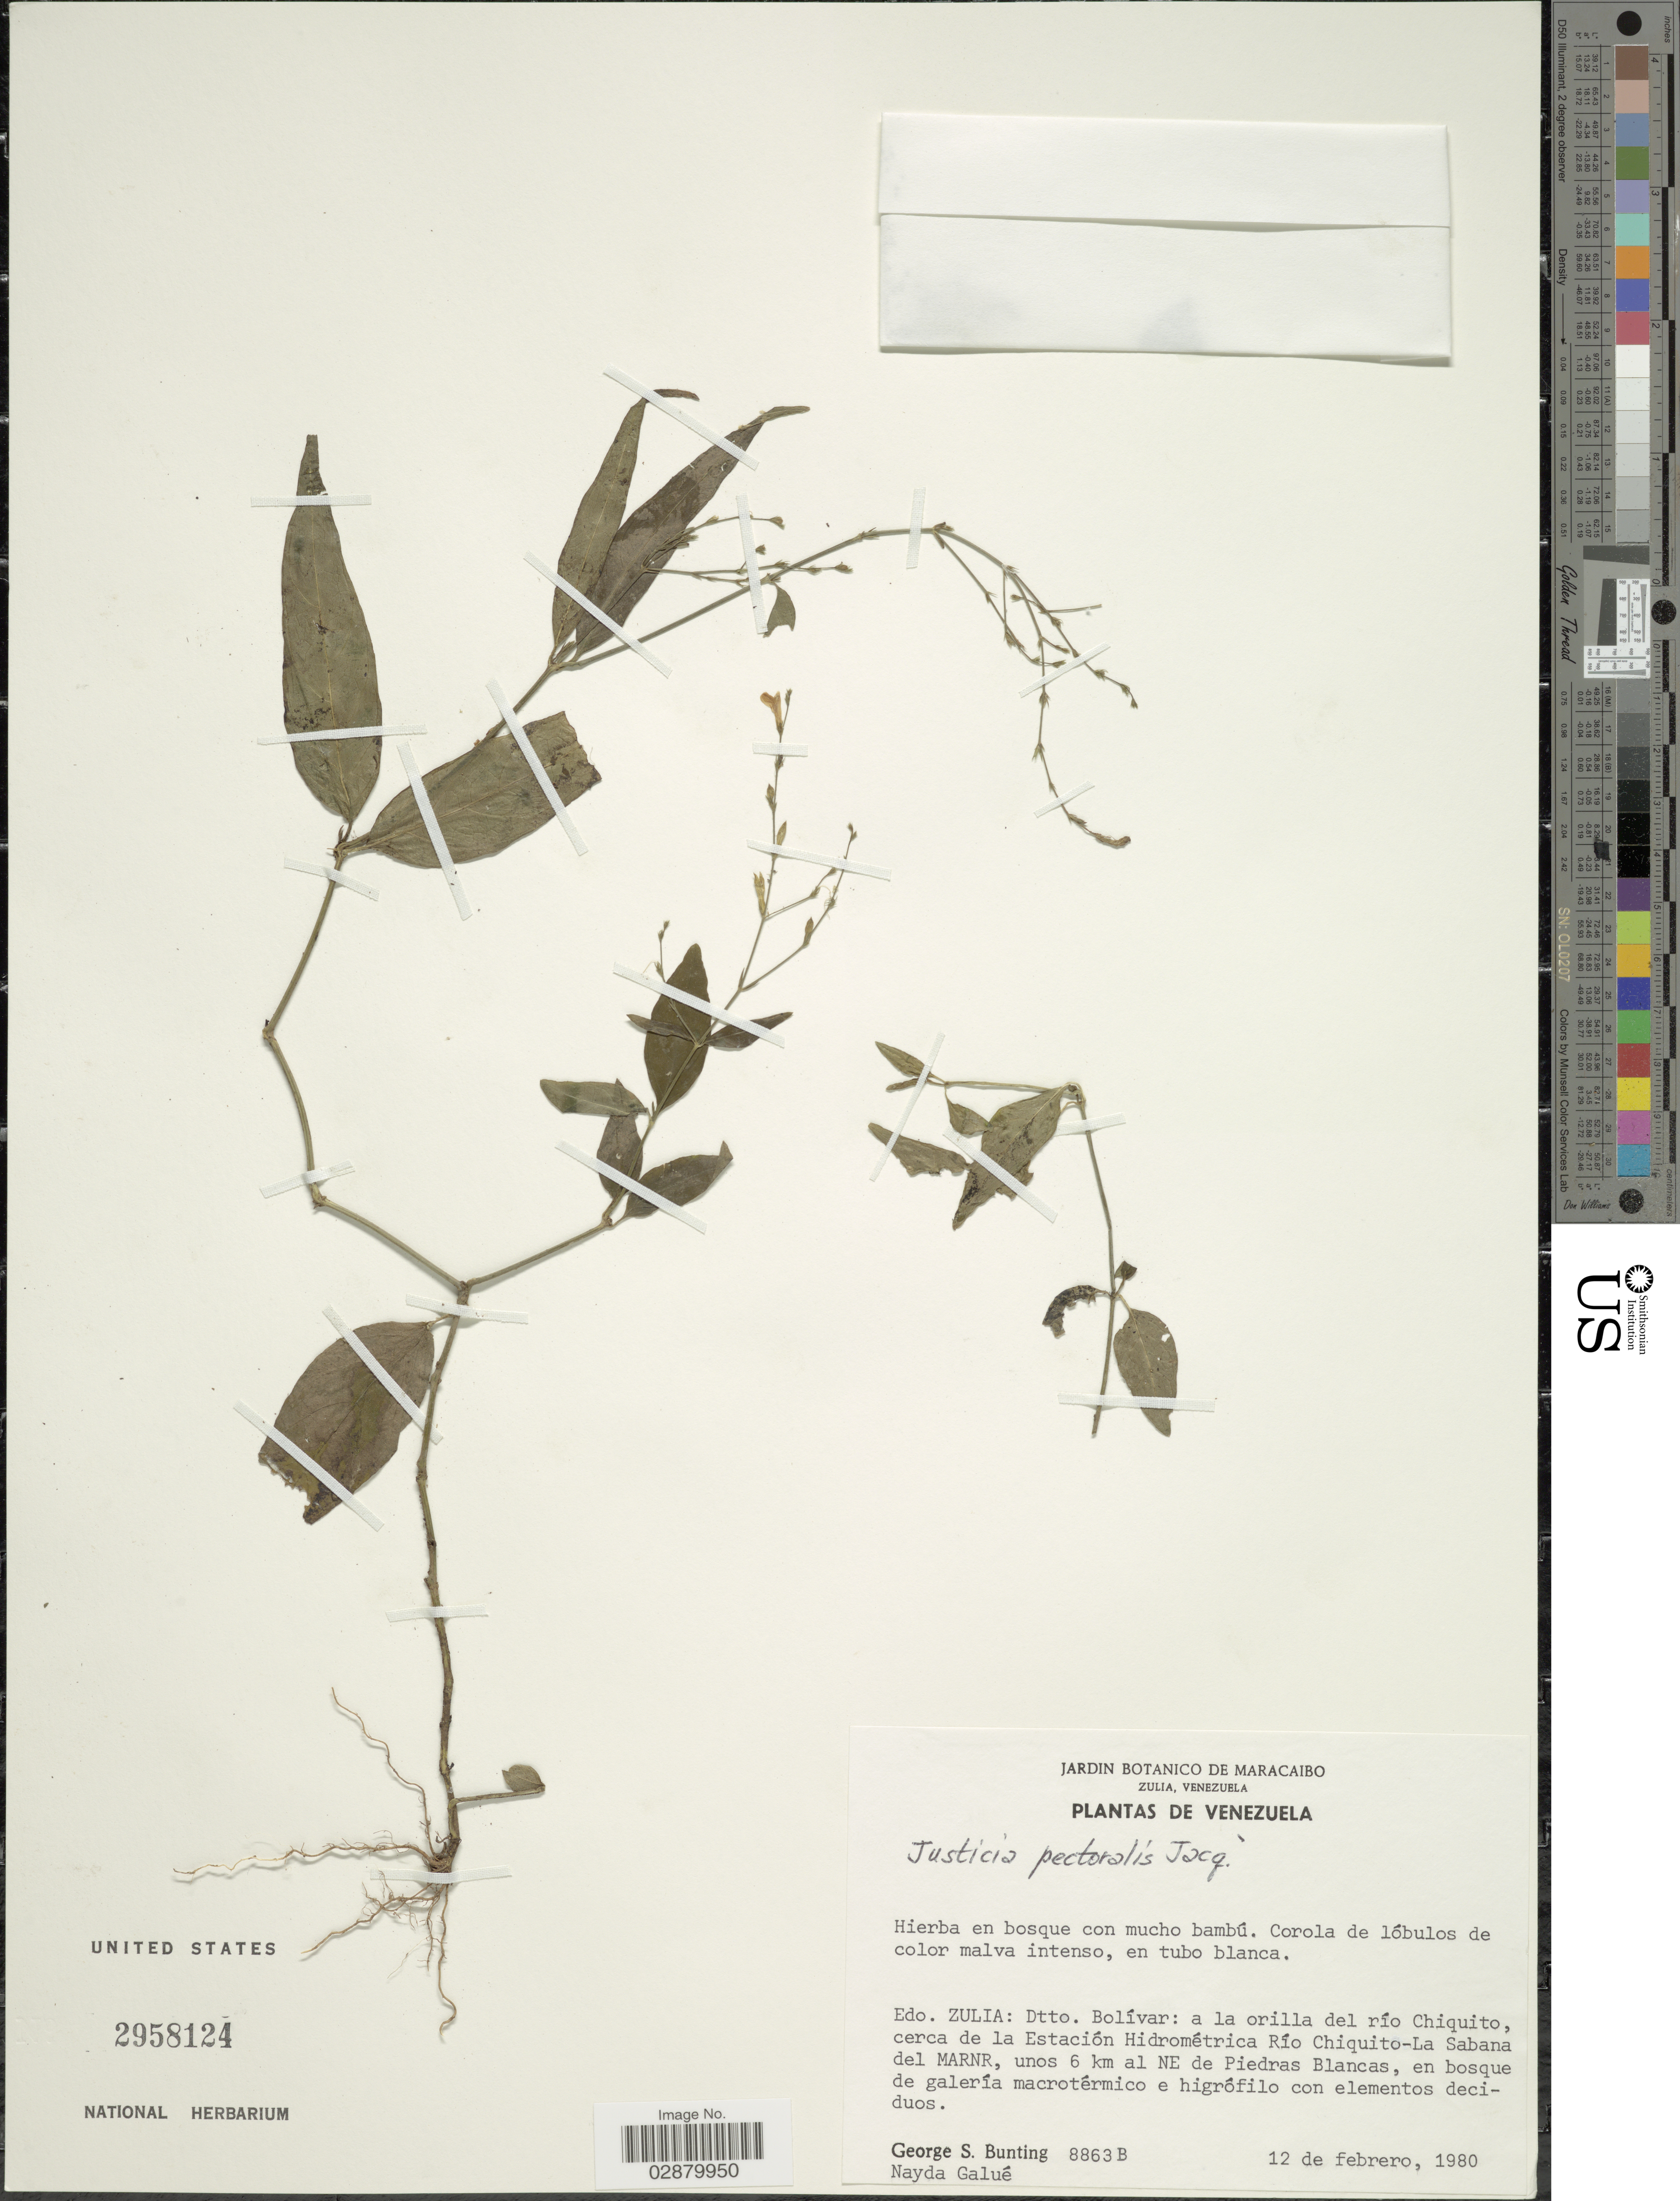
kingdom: Plantae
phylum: Tracheophyta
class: Magnoliopsida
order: Lamiales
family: Acanthaceae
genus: Justicia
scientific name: Justicia pectoralis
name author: Jacq.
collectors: G. S. Bunting & N. Galué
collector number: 8863 B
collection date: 1980-02-12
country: Venezuela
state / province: Zulia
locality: Dtto. Bolívar: a la orilla del río Chiquito, cerca de la Estación Hidrométrica Río Chiquito-La Sabana del MARNR, unos 6 km al NE de Piedras Blancas.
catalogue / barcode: US 2958124